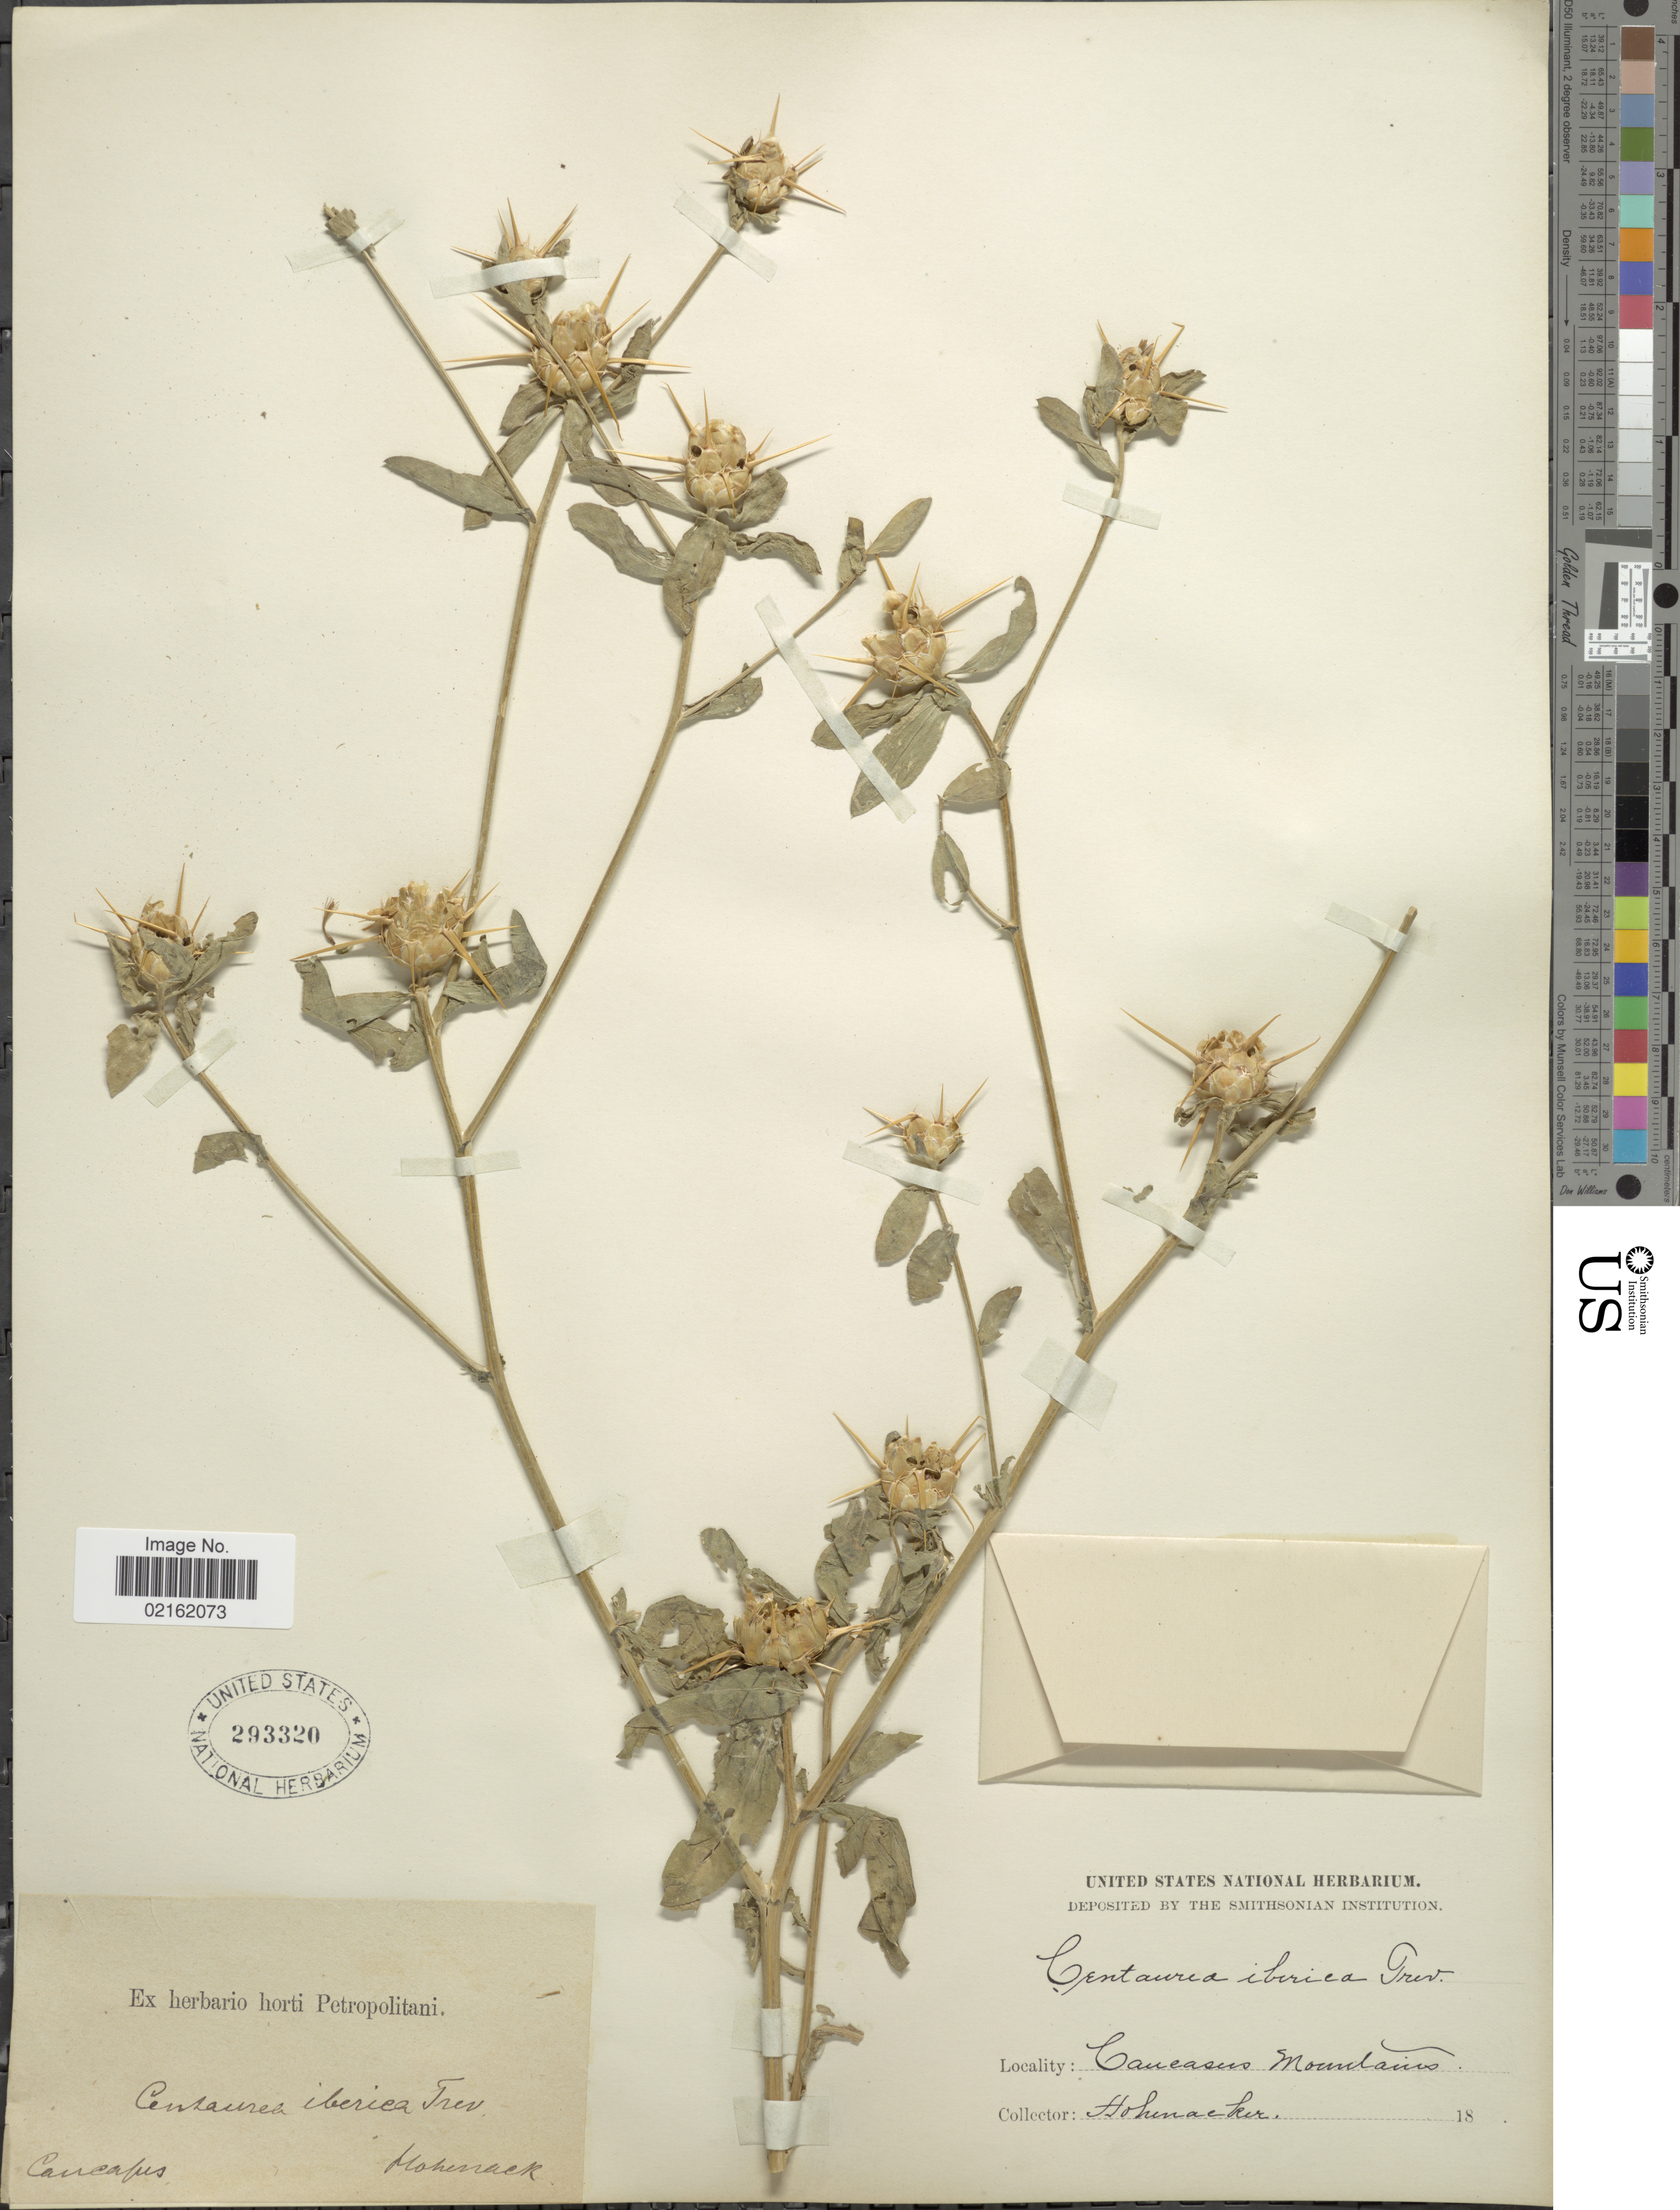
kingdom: Plantae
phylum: Tracheophyta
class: Magnoliopsida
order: Asterales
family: Asteraceae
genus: Centaurea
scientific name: Centaurea intricata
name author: Boiss.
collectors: Hohenacker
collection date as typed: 18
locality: Caucasus Mountains, Caucasus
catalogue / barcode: US 293320